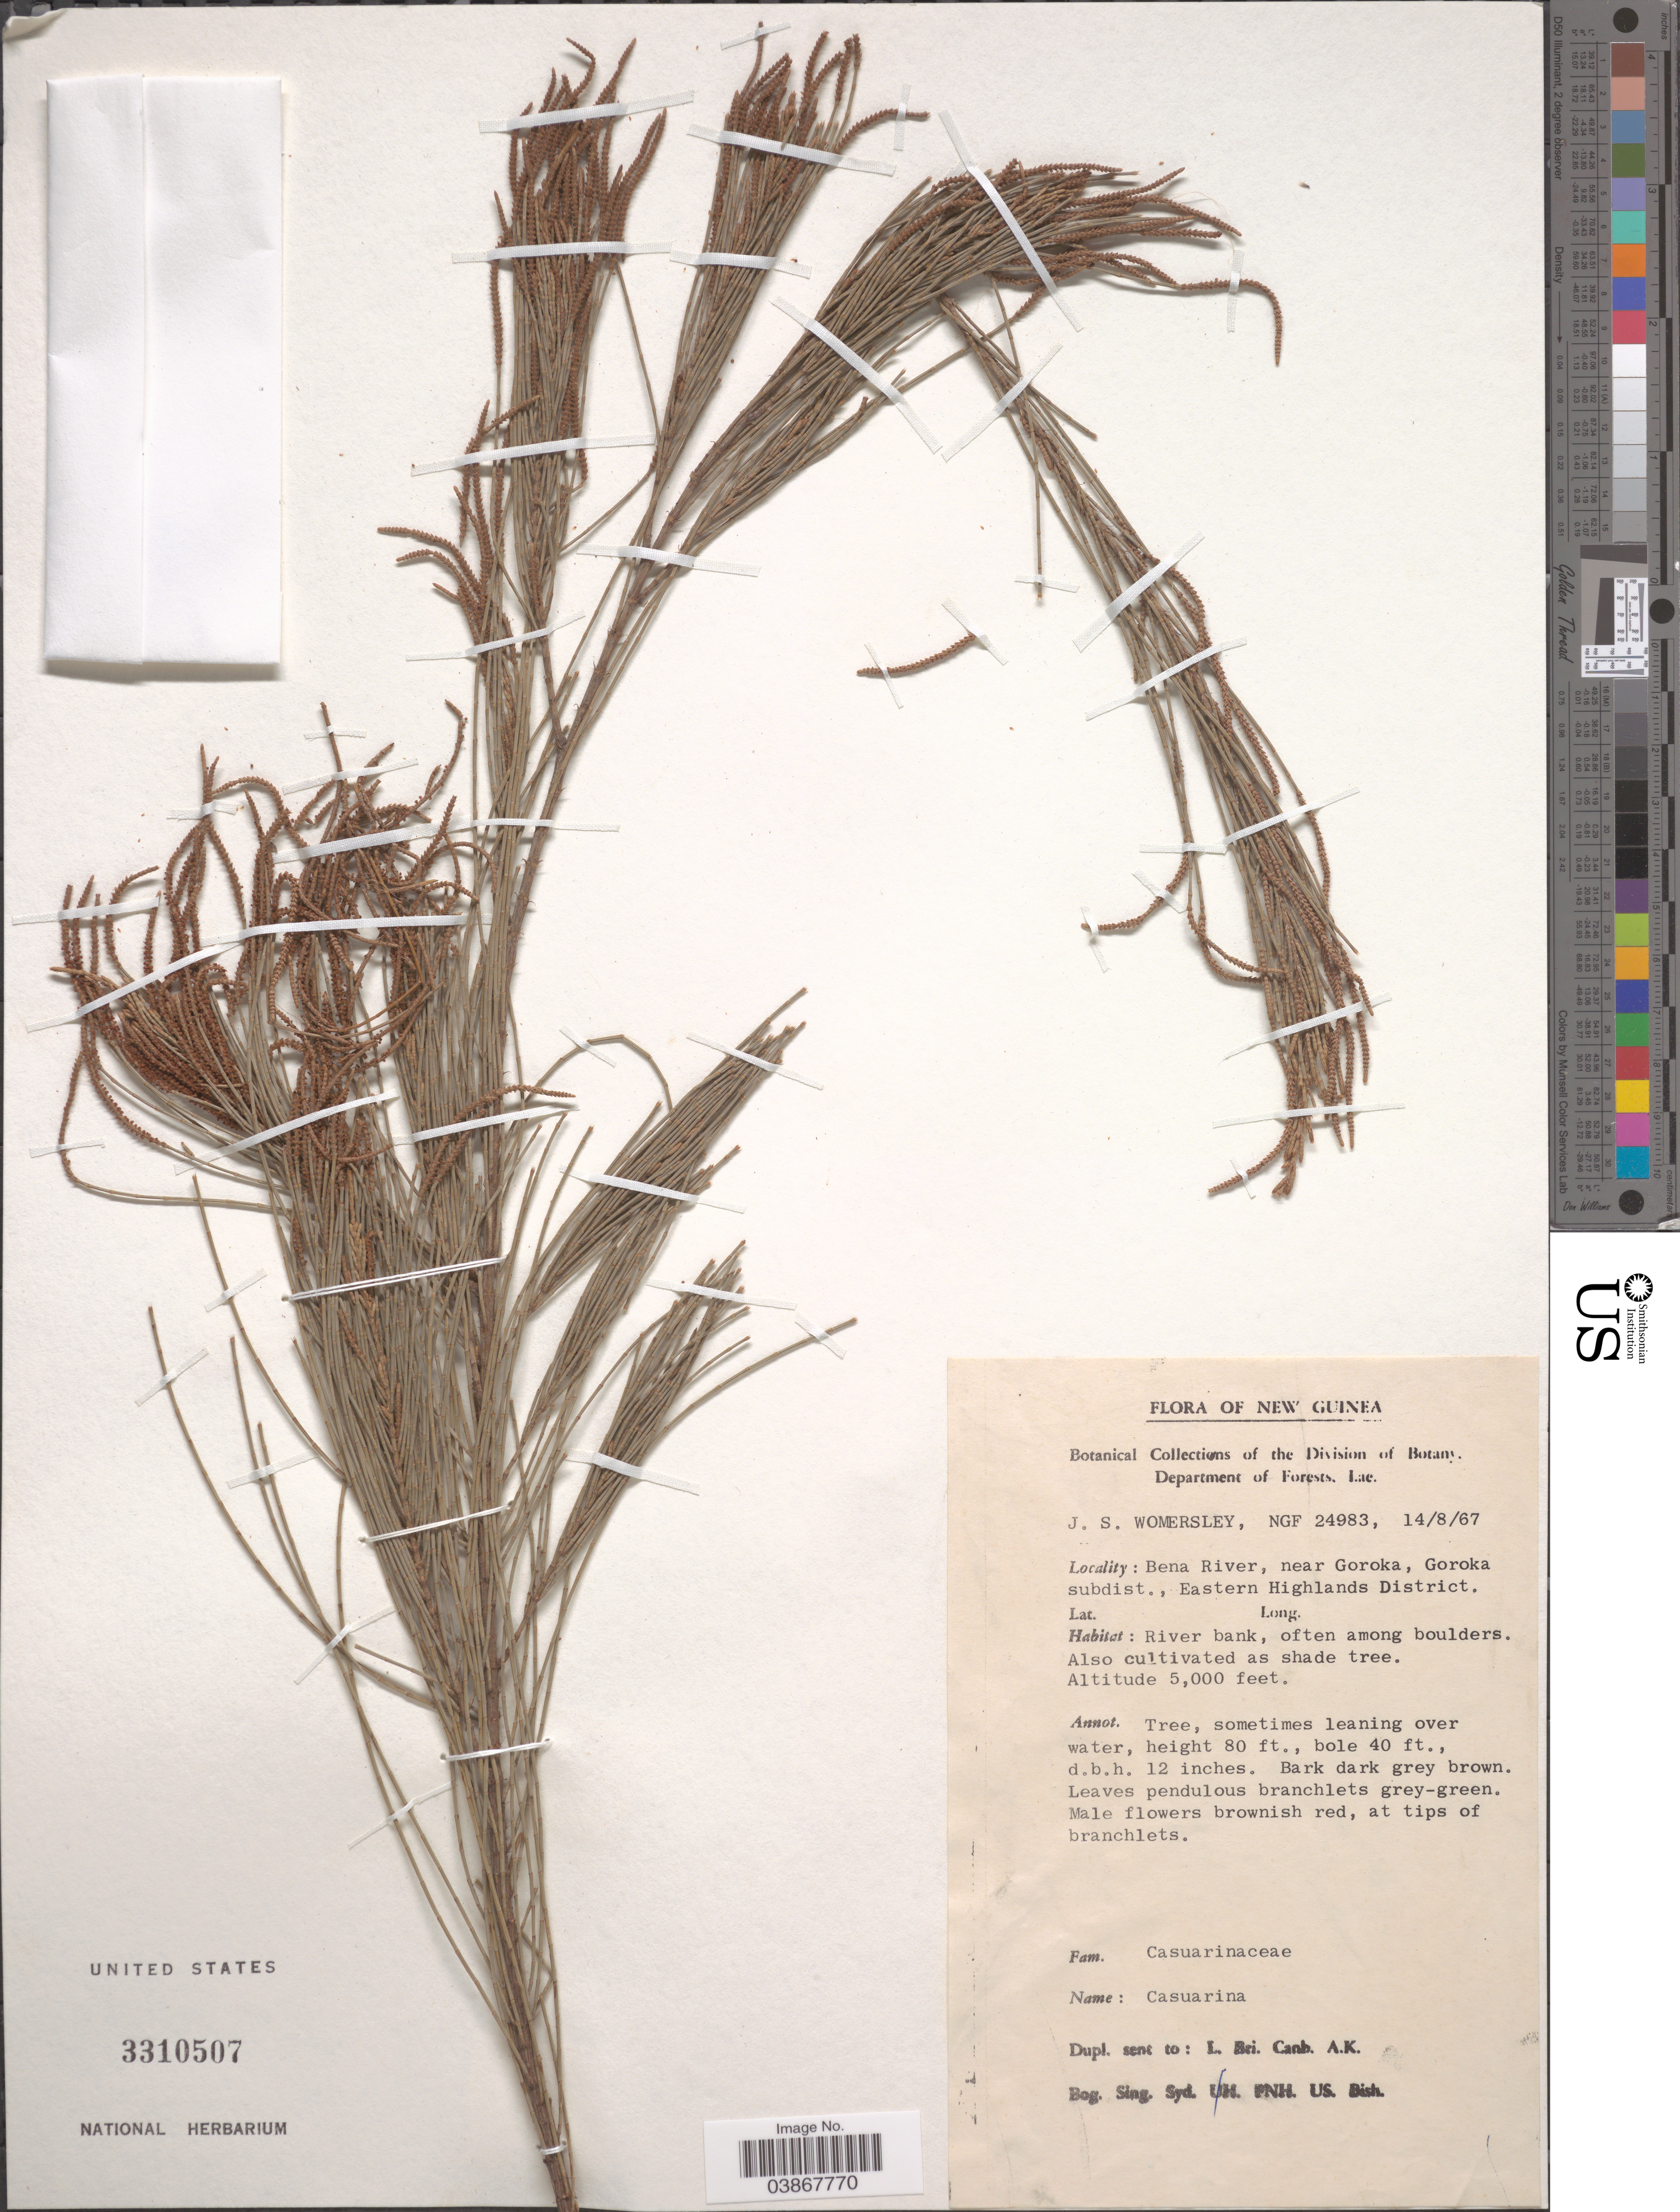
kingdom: Plantae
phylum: Tracheophyta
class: Magnoliopsida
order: Fagales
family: Casuarinaceae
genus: Casuarina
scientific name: Casuarina sp.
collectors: J. S. Womersley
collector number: NGF24983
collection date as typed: Transcribed d/m/y: 14/8/67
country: Papua New Guinea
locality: New Guinea. Bena River, near Goroka, Goroka subdist., Eastern Highlands District. River bank, often among boulders.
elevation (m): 1524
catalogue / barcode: US 3310507